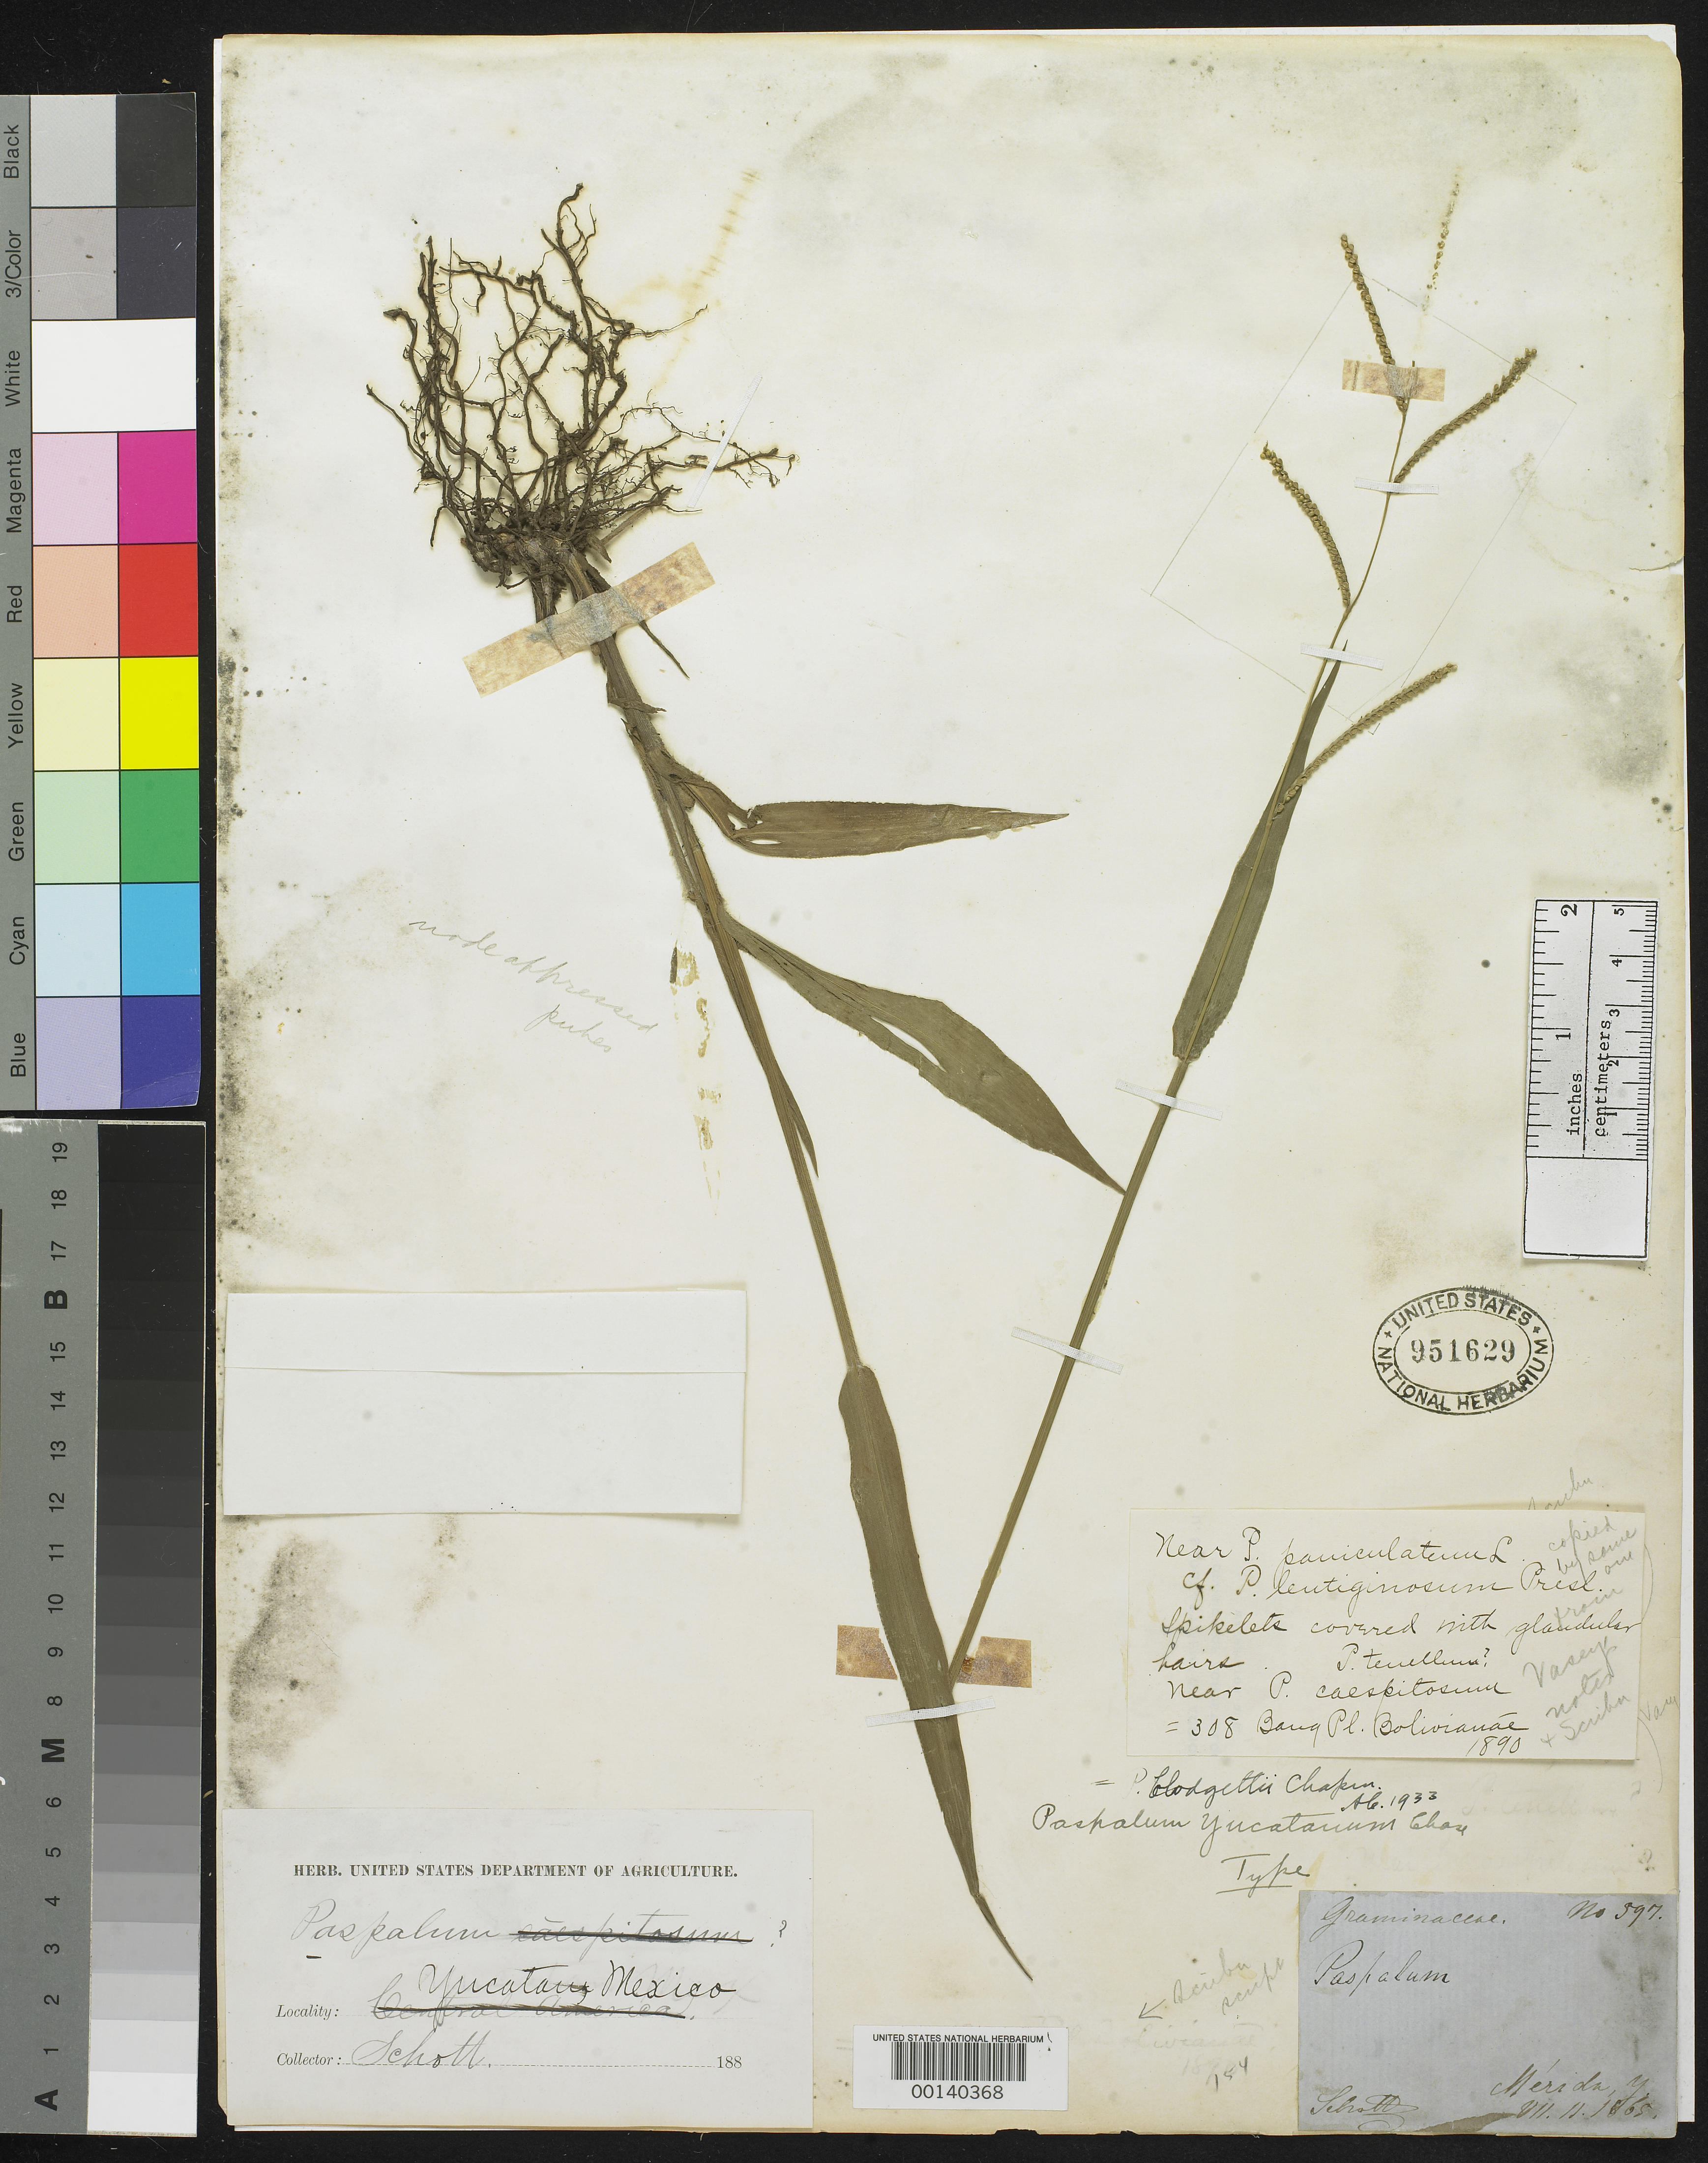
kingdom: Plantae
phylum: Tracheophyta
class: Liliopsida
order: Poales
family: Poaceae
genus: Paspalum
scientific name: Paspalum yucatanum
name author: Chase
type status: Holotype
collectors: A. C. V. Schott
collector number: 597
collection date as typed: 11 Jul 1865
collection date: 1865-07-11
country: Mexico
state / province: Yucatán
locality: Merida.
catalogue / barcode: US 951629